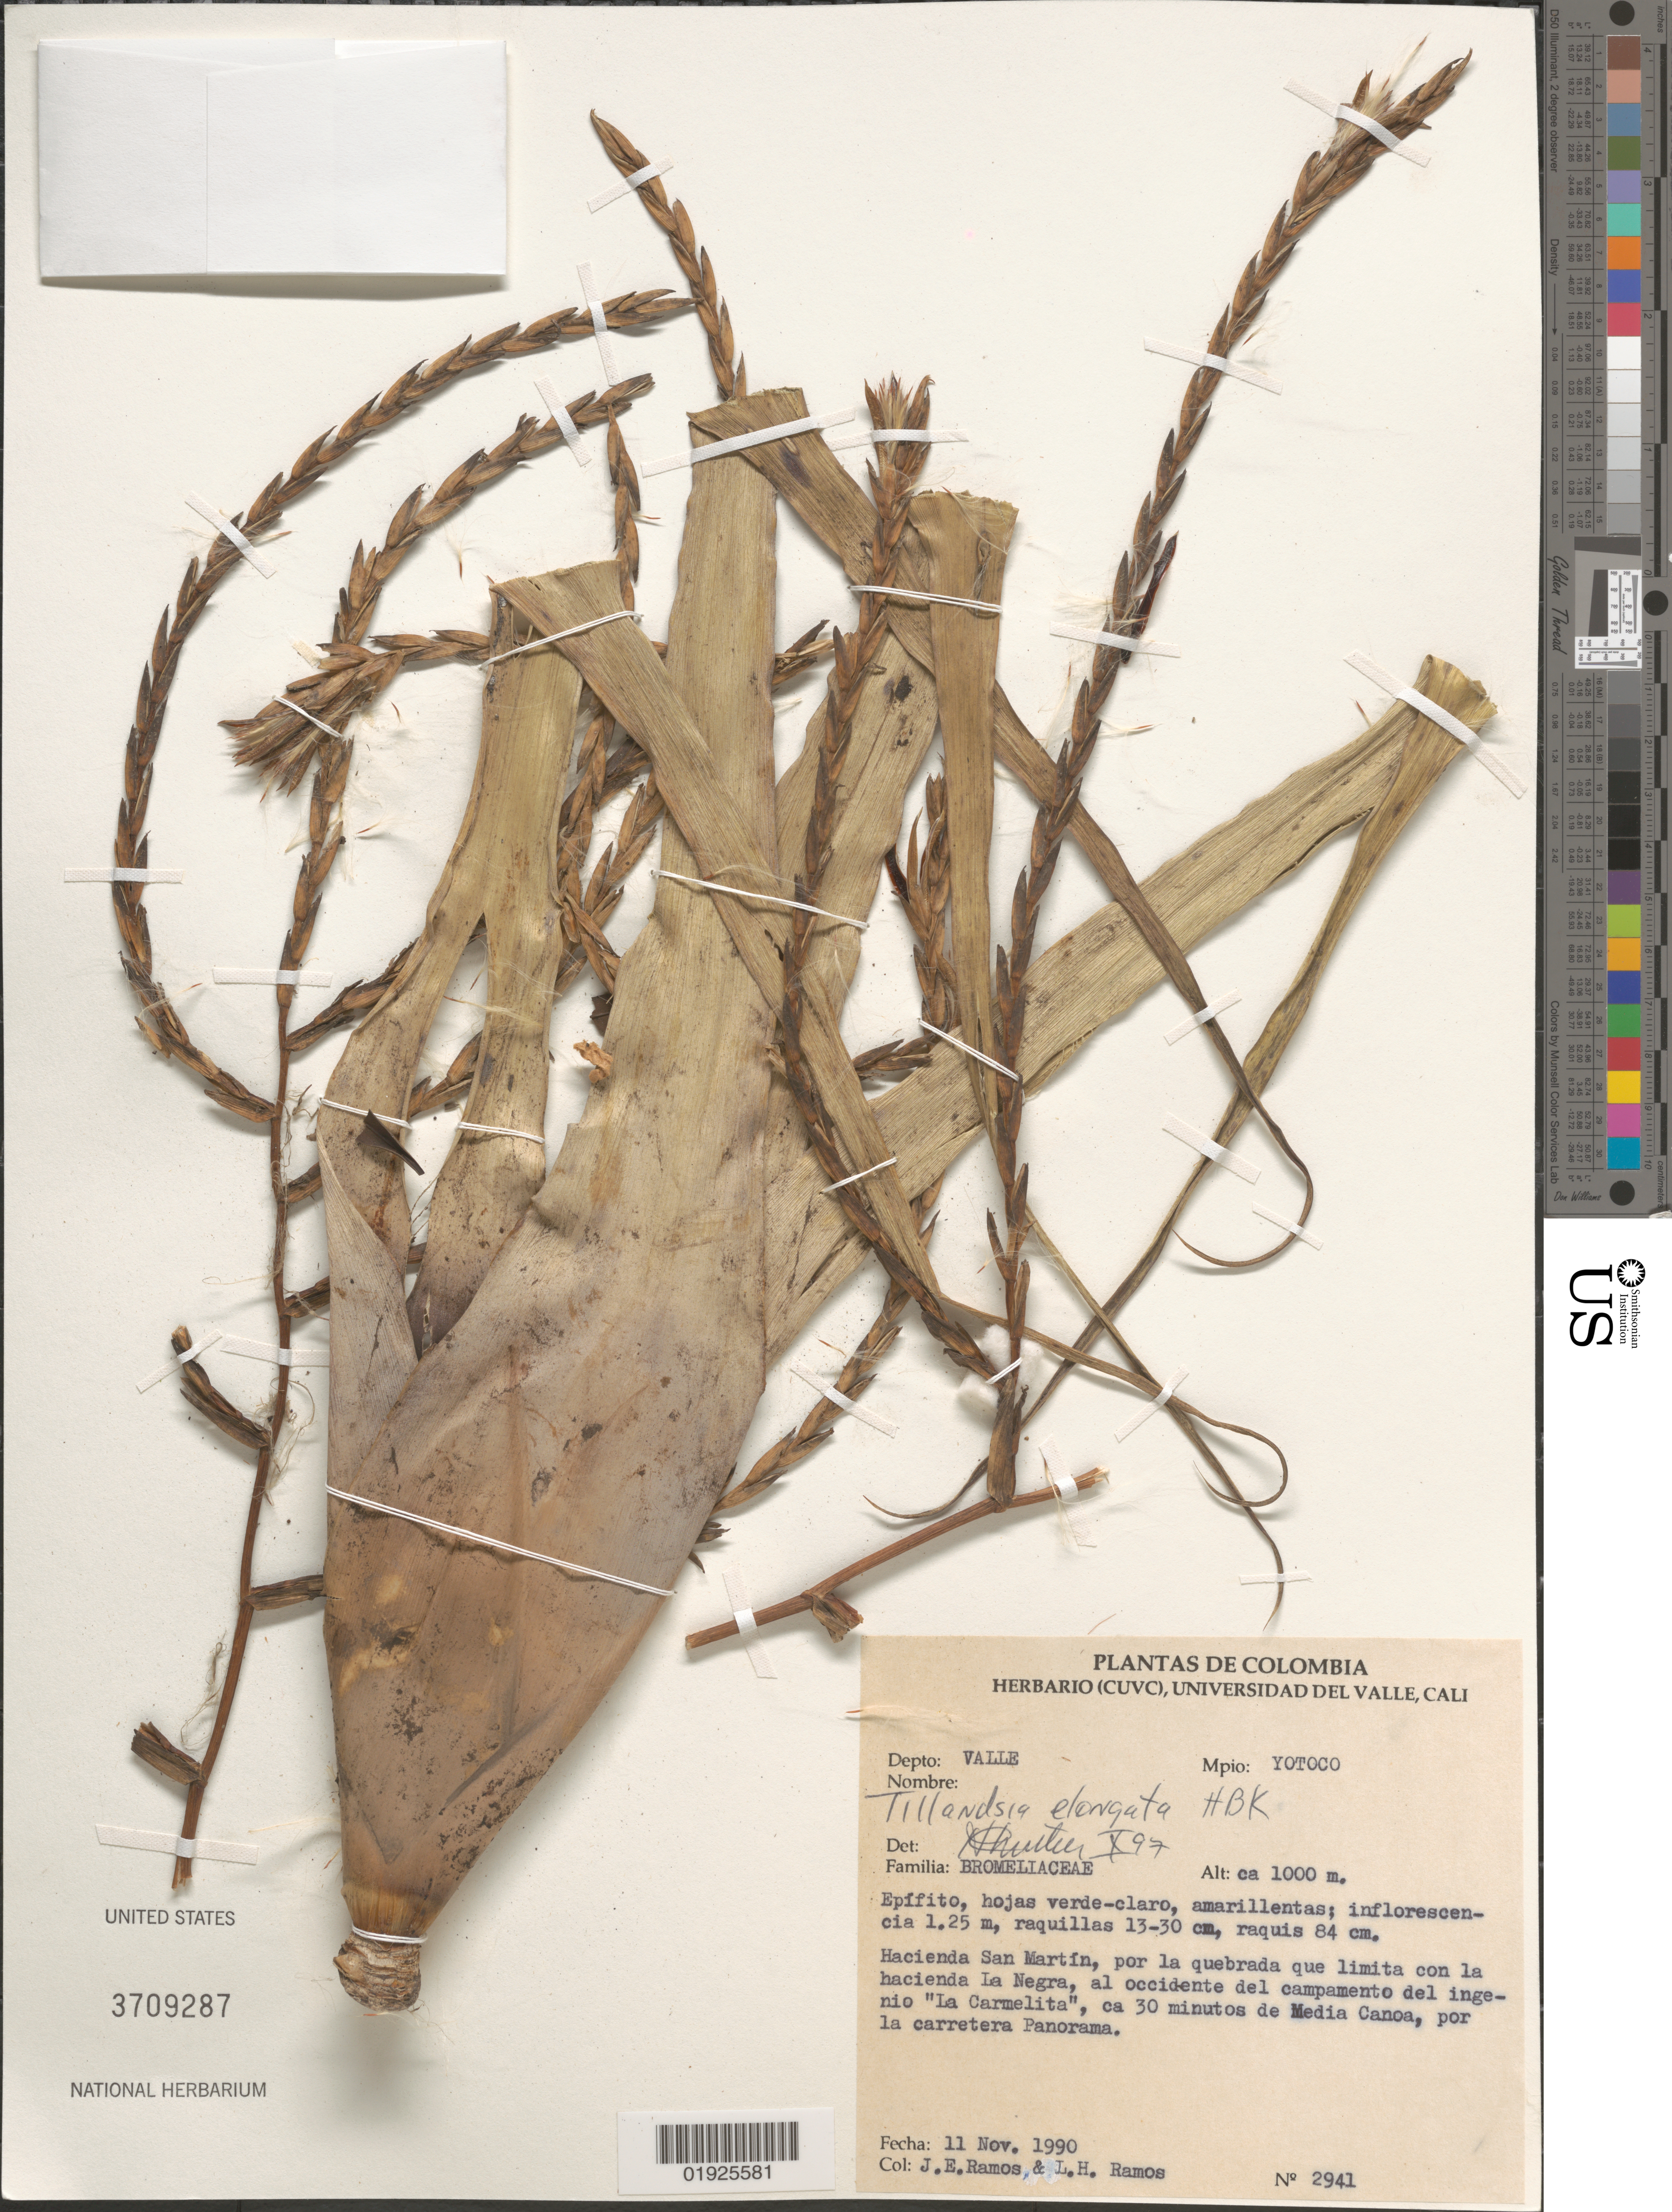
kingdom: Plantae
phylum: Tracheophyta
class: Liliopsida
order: Poales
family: Bromeliaceae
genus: Tillandsia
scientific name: Tillandsia elongata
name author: Kunth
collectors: J. E. Ramos & L. Ramos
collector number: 2941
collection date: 1990-11-11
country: Colombia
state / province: Valle del Cauca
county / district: Yotoco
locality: Hacienda San Martin, por la quebrada que limita con la hacienda La Negra, al occidente del campamento del ingenio "La Carmelito", ca 30 minutos de Media Canoa, por la carretera Panorama.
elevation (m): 1000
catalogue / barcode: US 3709287